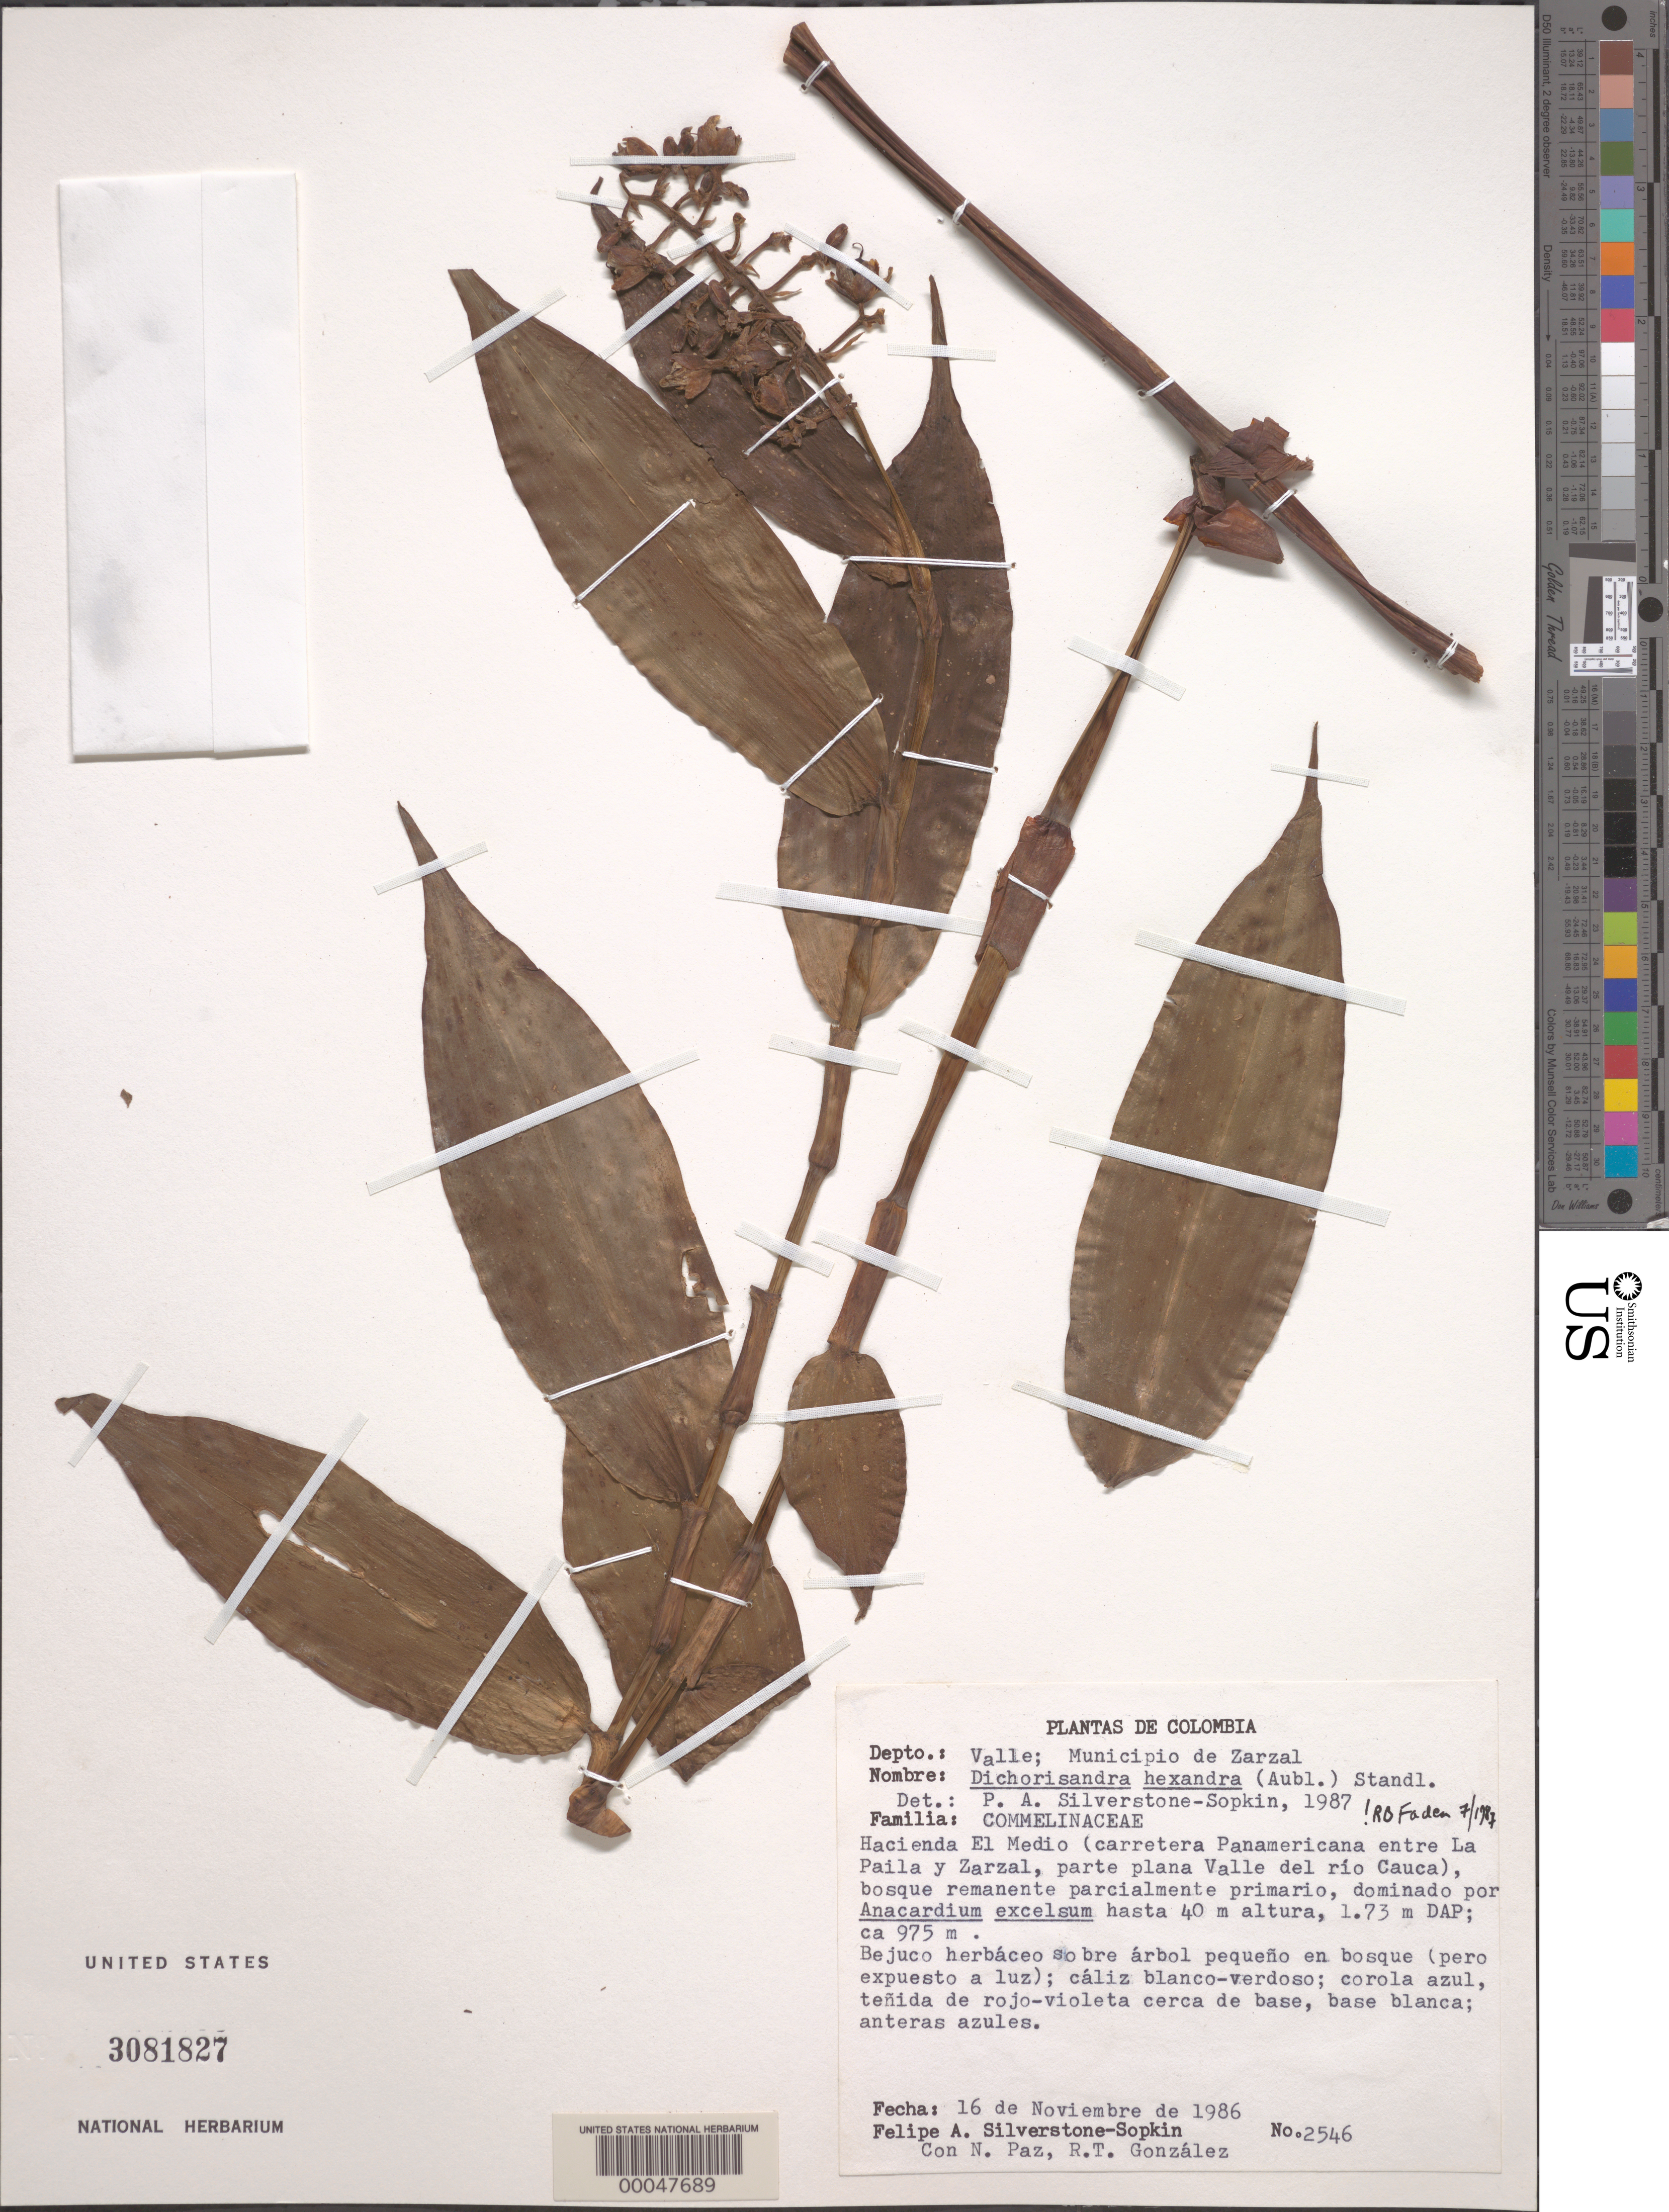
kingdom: Plantae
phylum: Tracheophyta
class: Liliopsida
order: Commelinales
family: Commelinaceae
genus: Dichorisandra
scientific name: Dichorisandra hexandra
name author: (Aubl.) Standl.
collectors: F. Silverstone-Sopkin, N. Paz & R. Gonzalez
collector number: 2546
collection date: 1986-11-16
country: Colombia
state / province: Valle del Cauca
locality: Depto.: Valle; Municipiode Zarzal. Hacienda El Medio (carretera Panamericana entre La Paila y Zarzal, parte plana Valle del río Cauca).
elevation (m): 975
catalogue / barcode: US 3081827